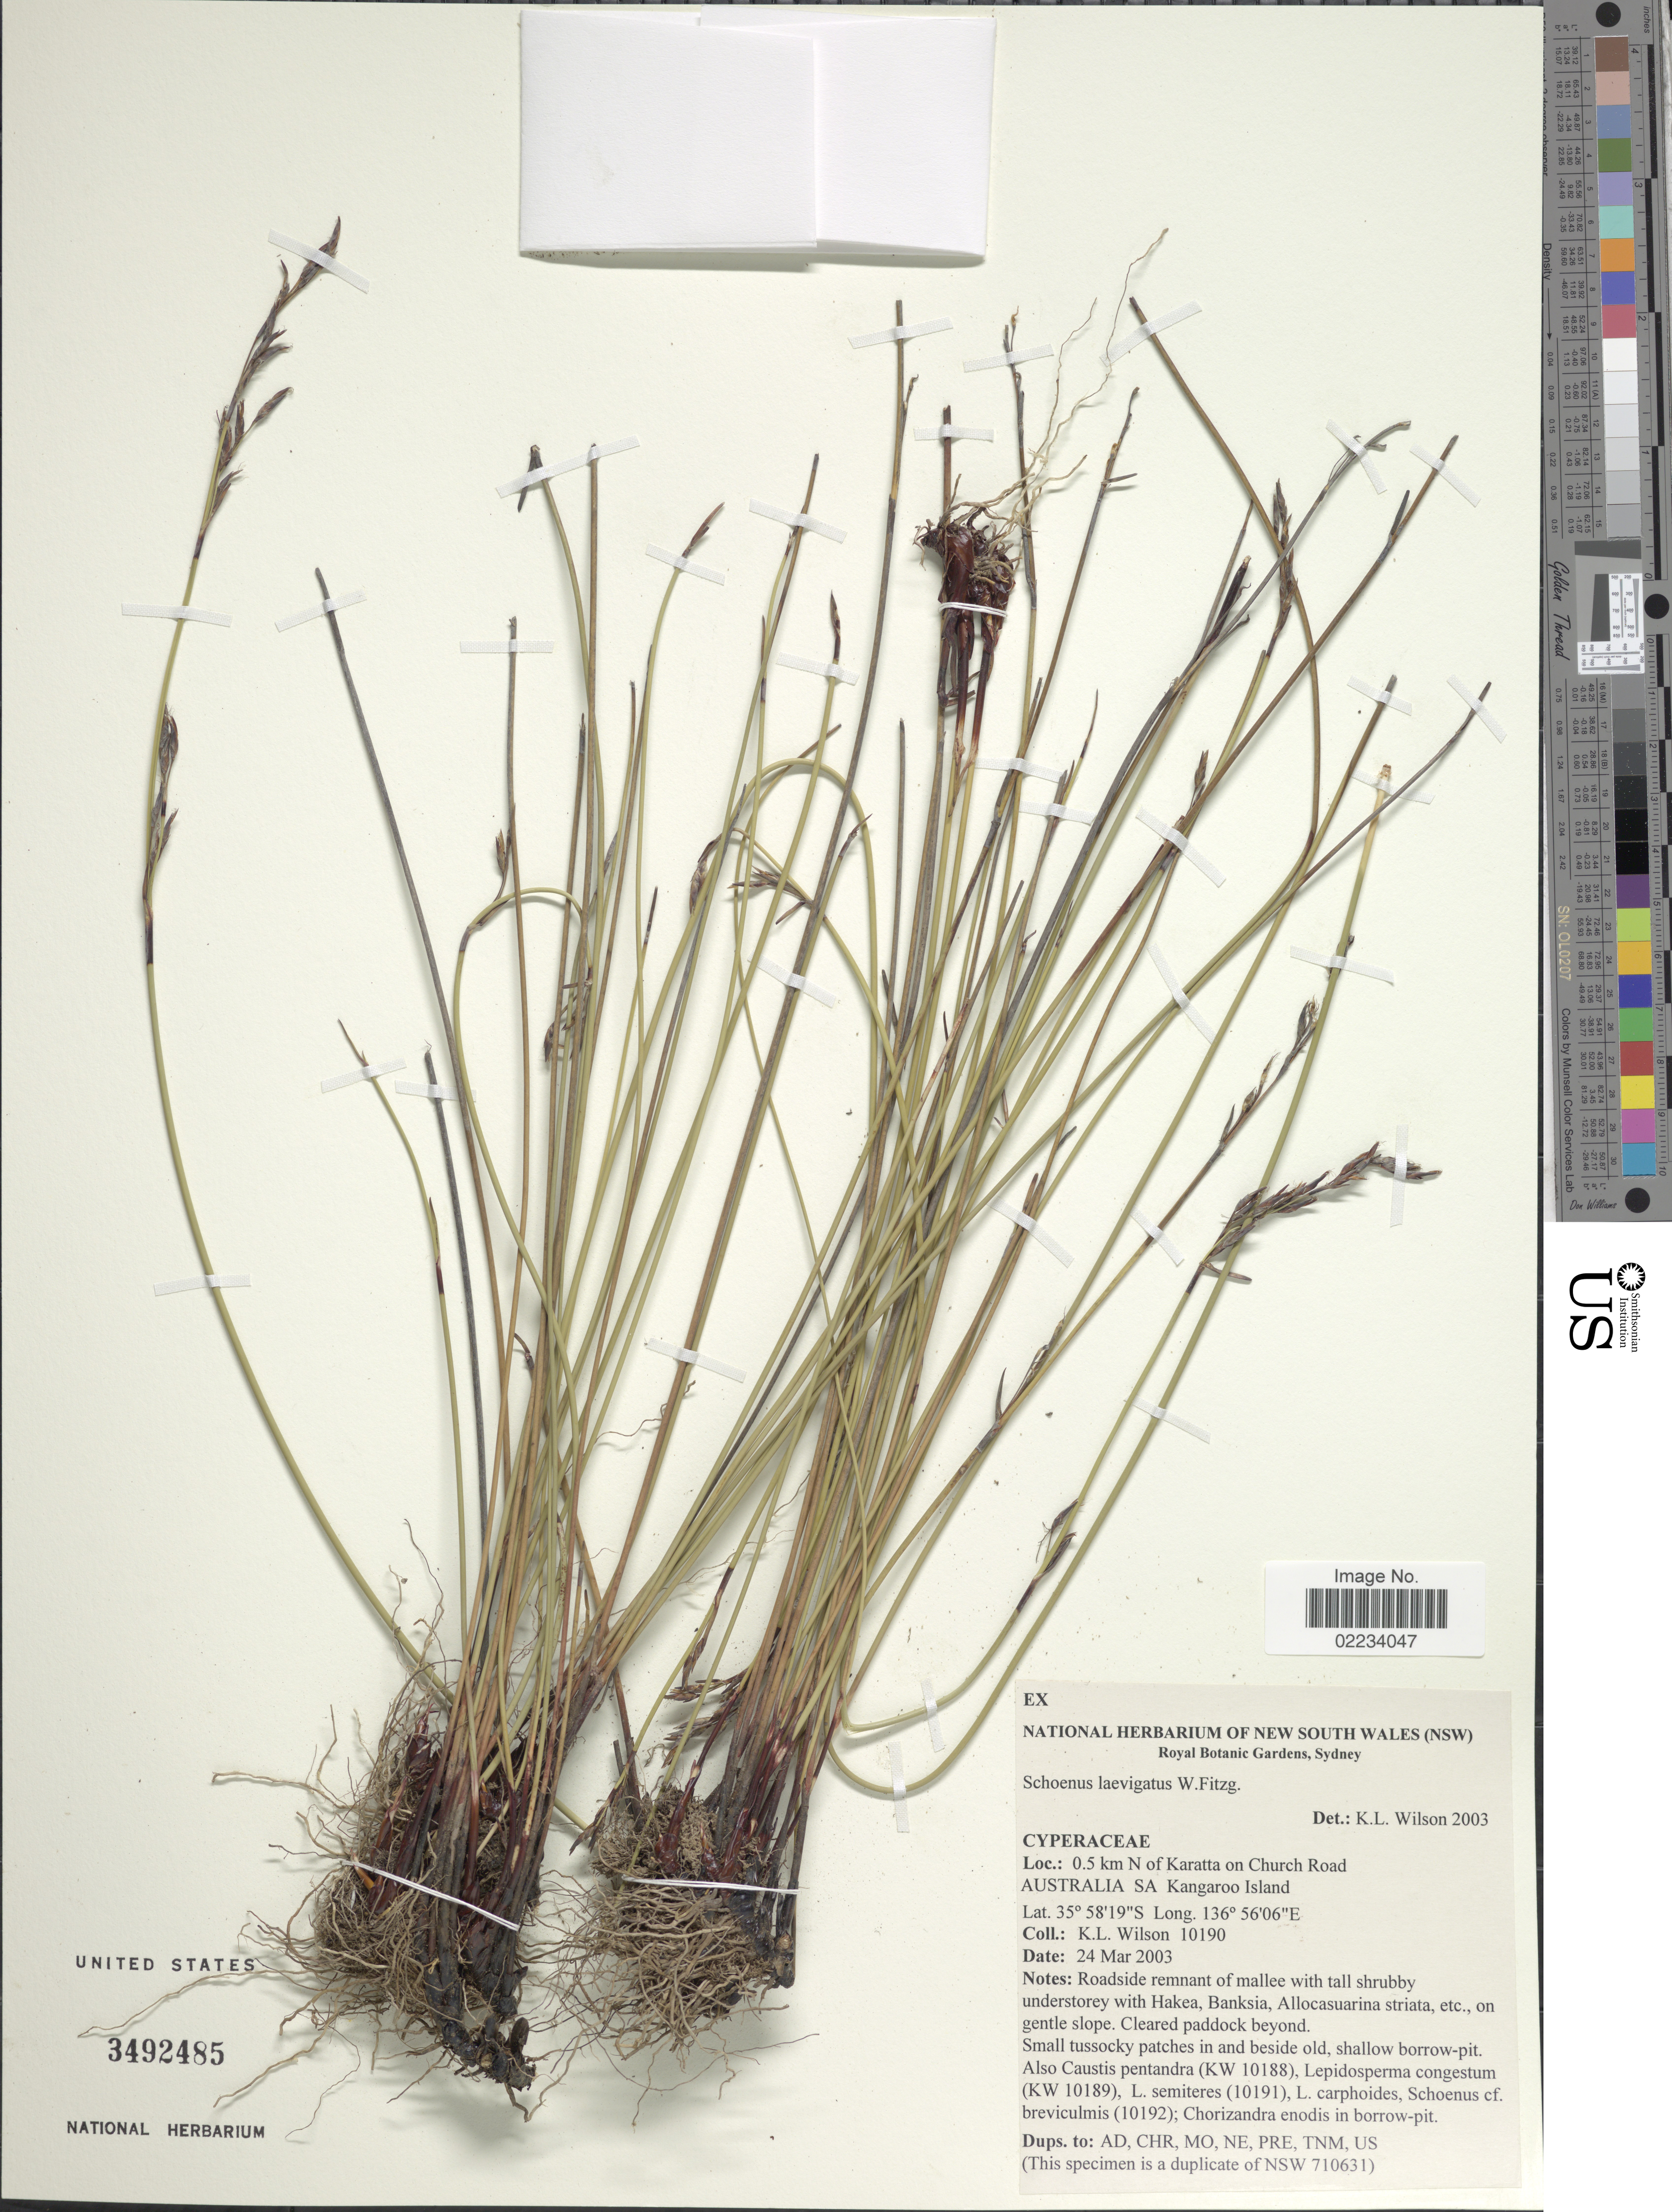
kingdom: Plantae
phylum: Tracheophyta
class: Liliopsida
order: Poales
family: Cyperaceae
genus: Schoenus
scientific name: Schoenus laevigatus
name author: W. Fitzg.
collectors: K. L. Wilson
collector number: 10190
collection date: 2003-03-24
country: Australia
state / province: South Australia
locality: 0.5 km N of Karatta on Church Road, Kangaroo Island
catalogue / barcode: US 3492485